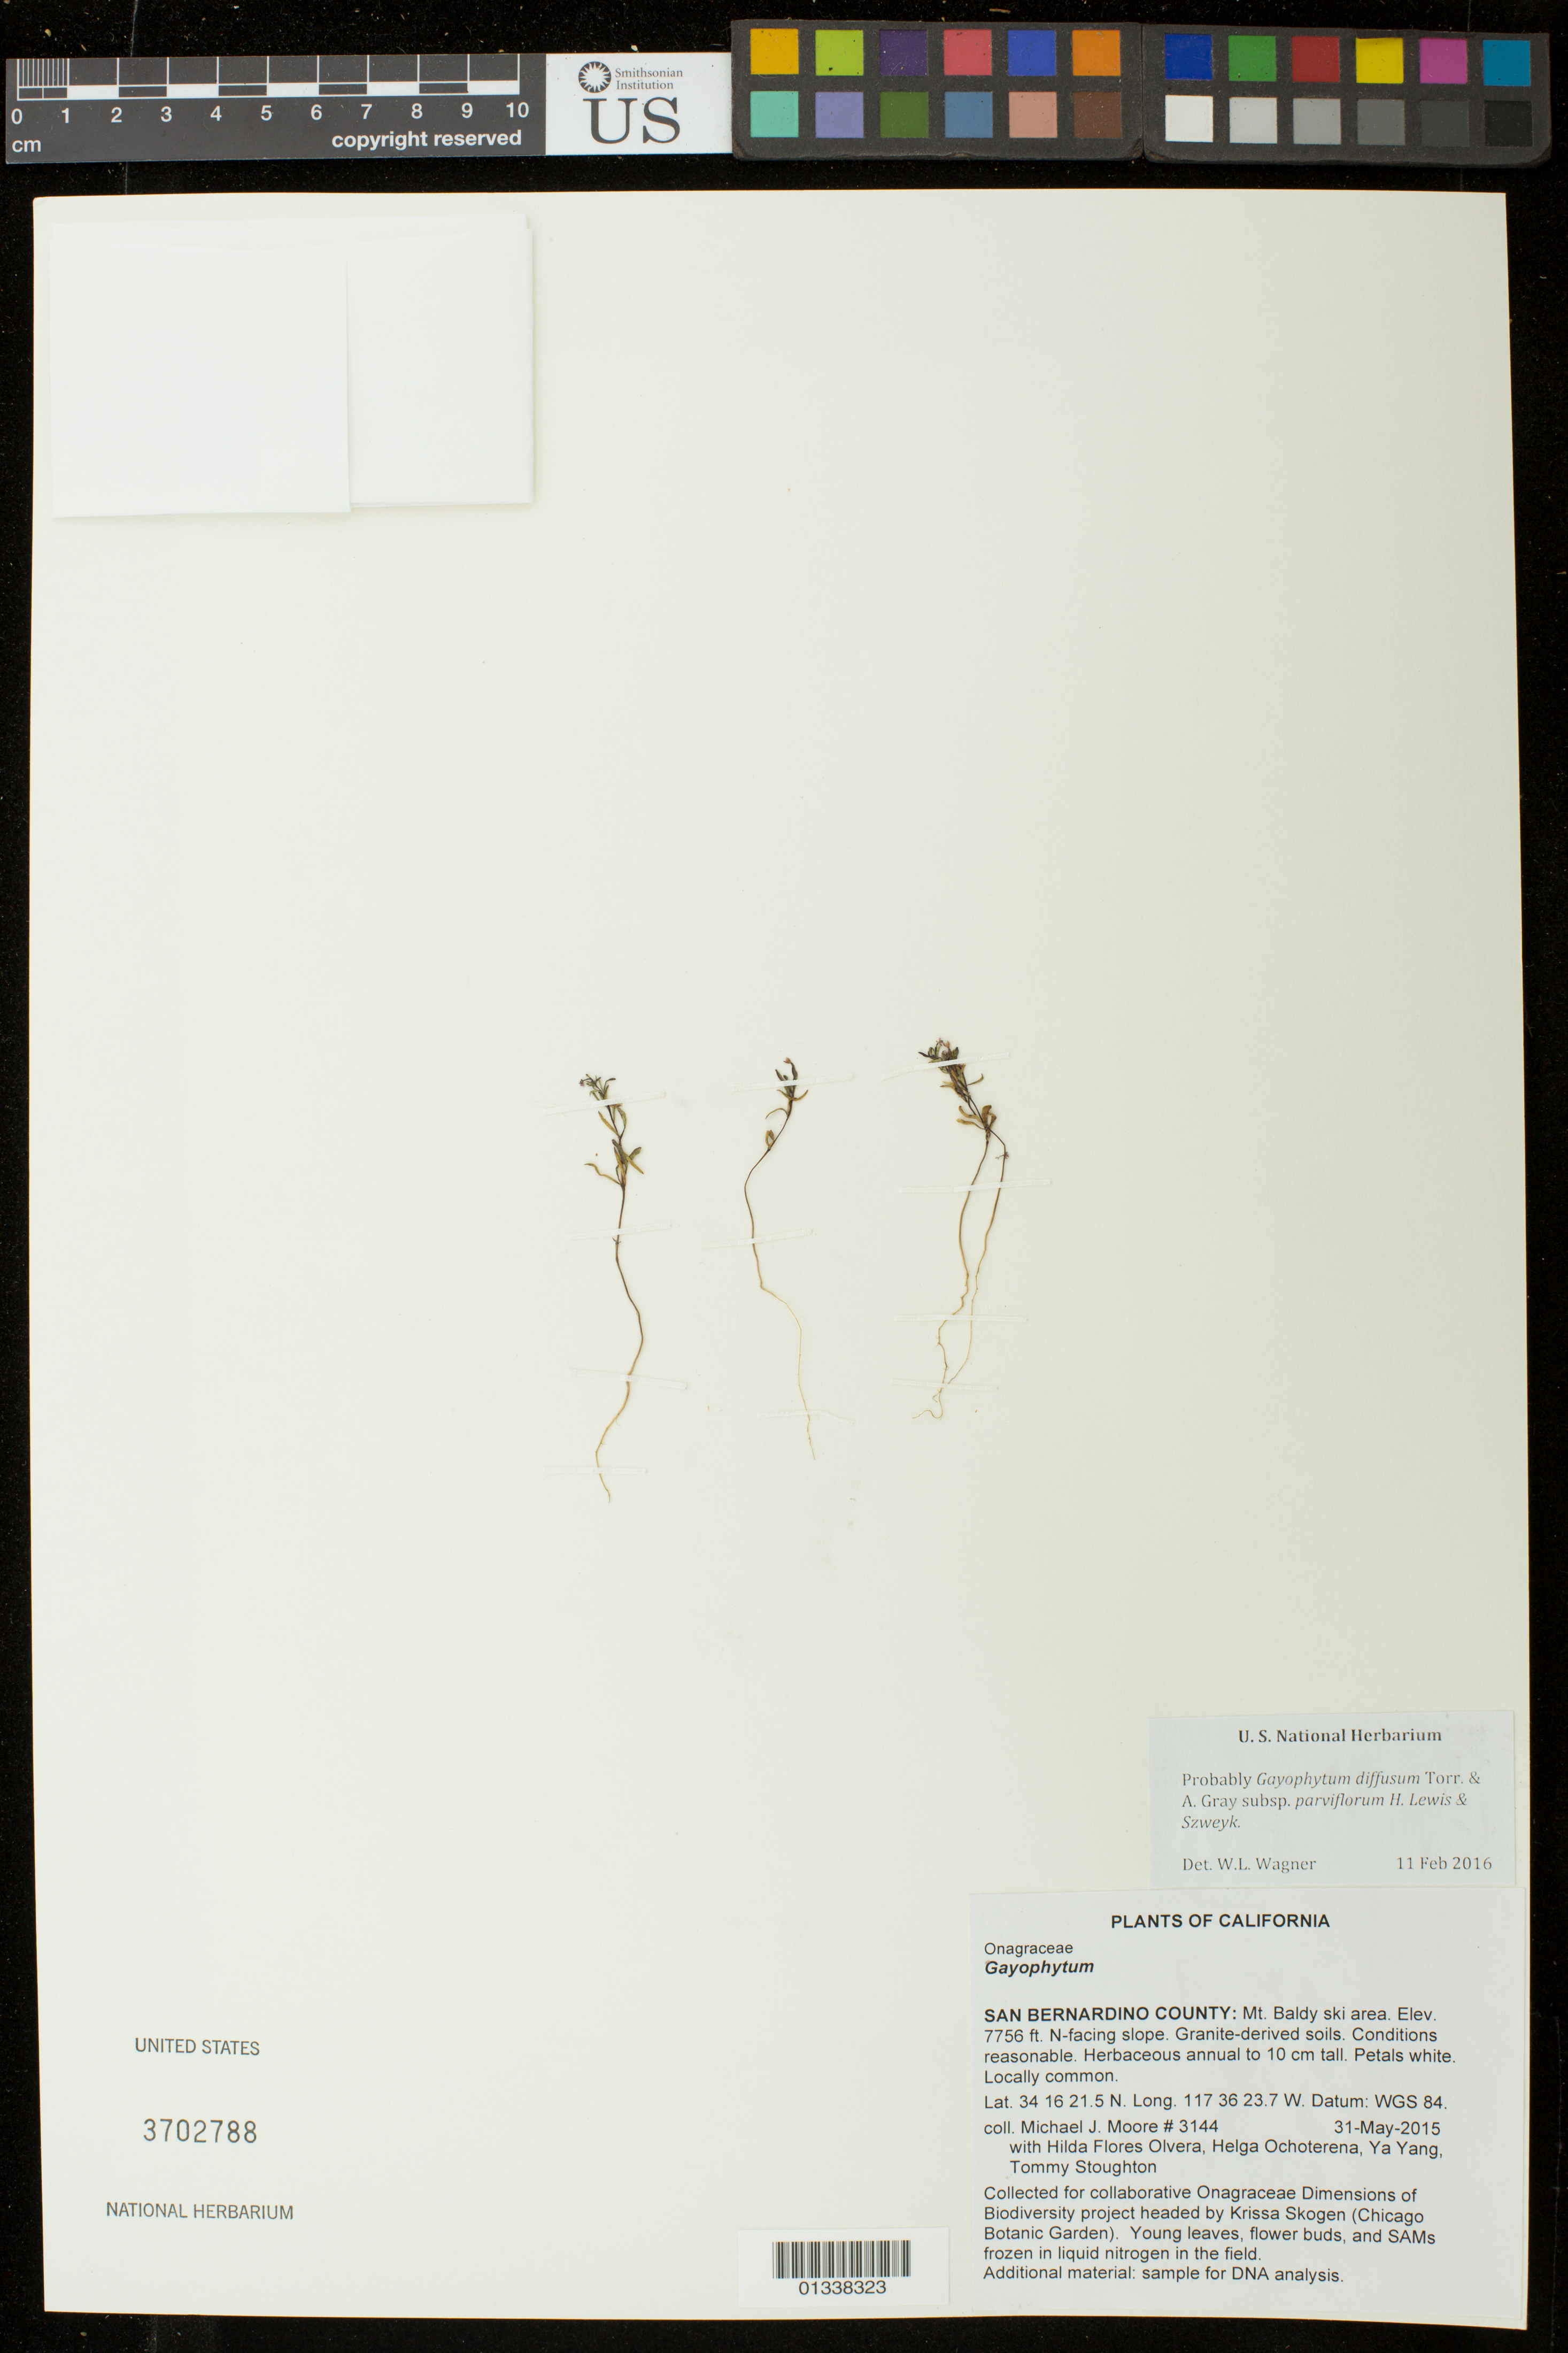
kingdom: Plantae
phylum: Tracheophyta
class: Magnoliopsida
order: Myrtales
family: Onagraceae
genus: Gayophytum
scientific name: Gayophytum diffusum subsp. parviflorum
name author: F. H. Lewis & Szweyk.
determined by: Wagner, W. L., (BOT), Smithsonian Institution - National Museum of Natural History (UNITED STATES)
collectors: M. J. Moore, H. Flores Olvera, H. Ochoterena-B., Y. Yang & T. Stoughton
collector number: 3144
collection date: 2015-05-31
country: United States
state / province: California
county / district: San Bernardino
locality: Mt. Baldy ski area.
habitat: N-facing slope. Granite-derived soils. Conditions reasonable.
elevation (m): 2364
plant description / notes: Collected for collaborative Onagraceae Dimensions of Biodiversity project headed by Krissa Skogen (Chicago Botanic Garden). Young leaves, flower buds, and SAMs frozen in liquid nitrogen in the field.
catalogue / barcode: US 3702788